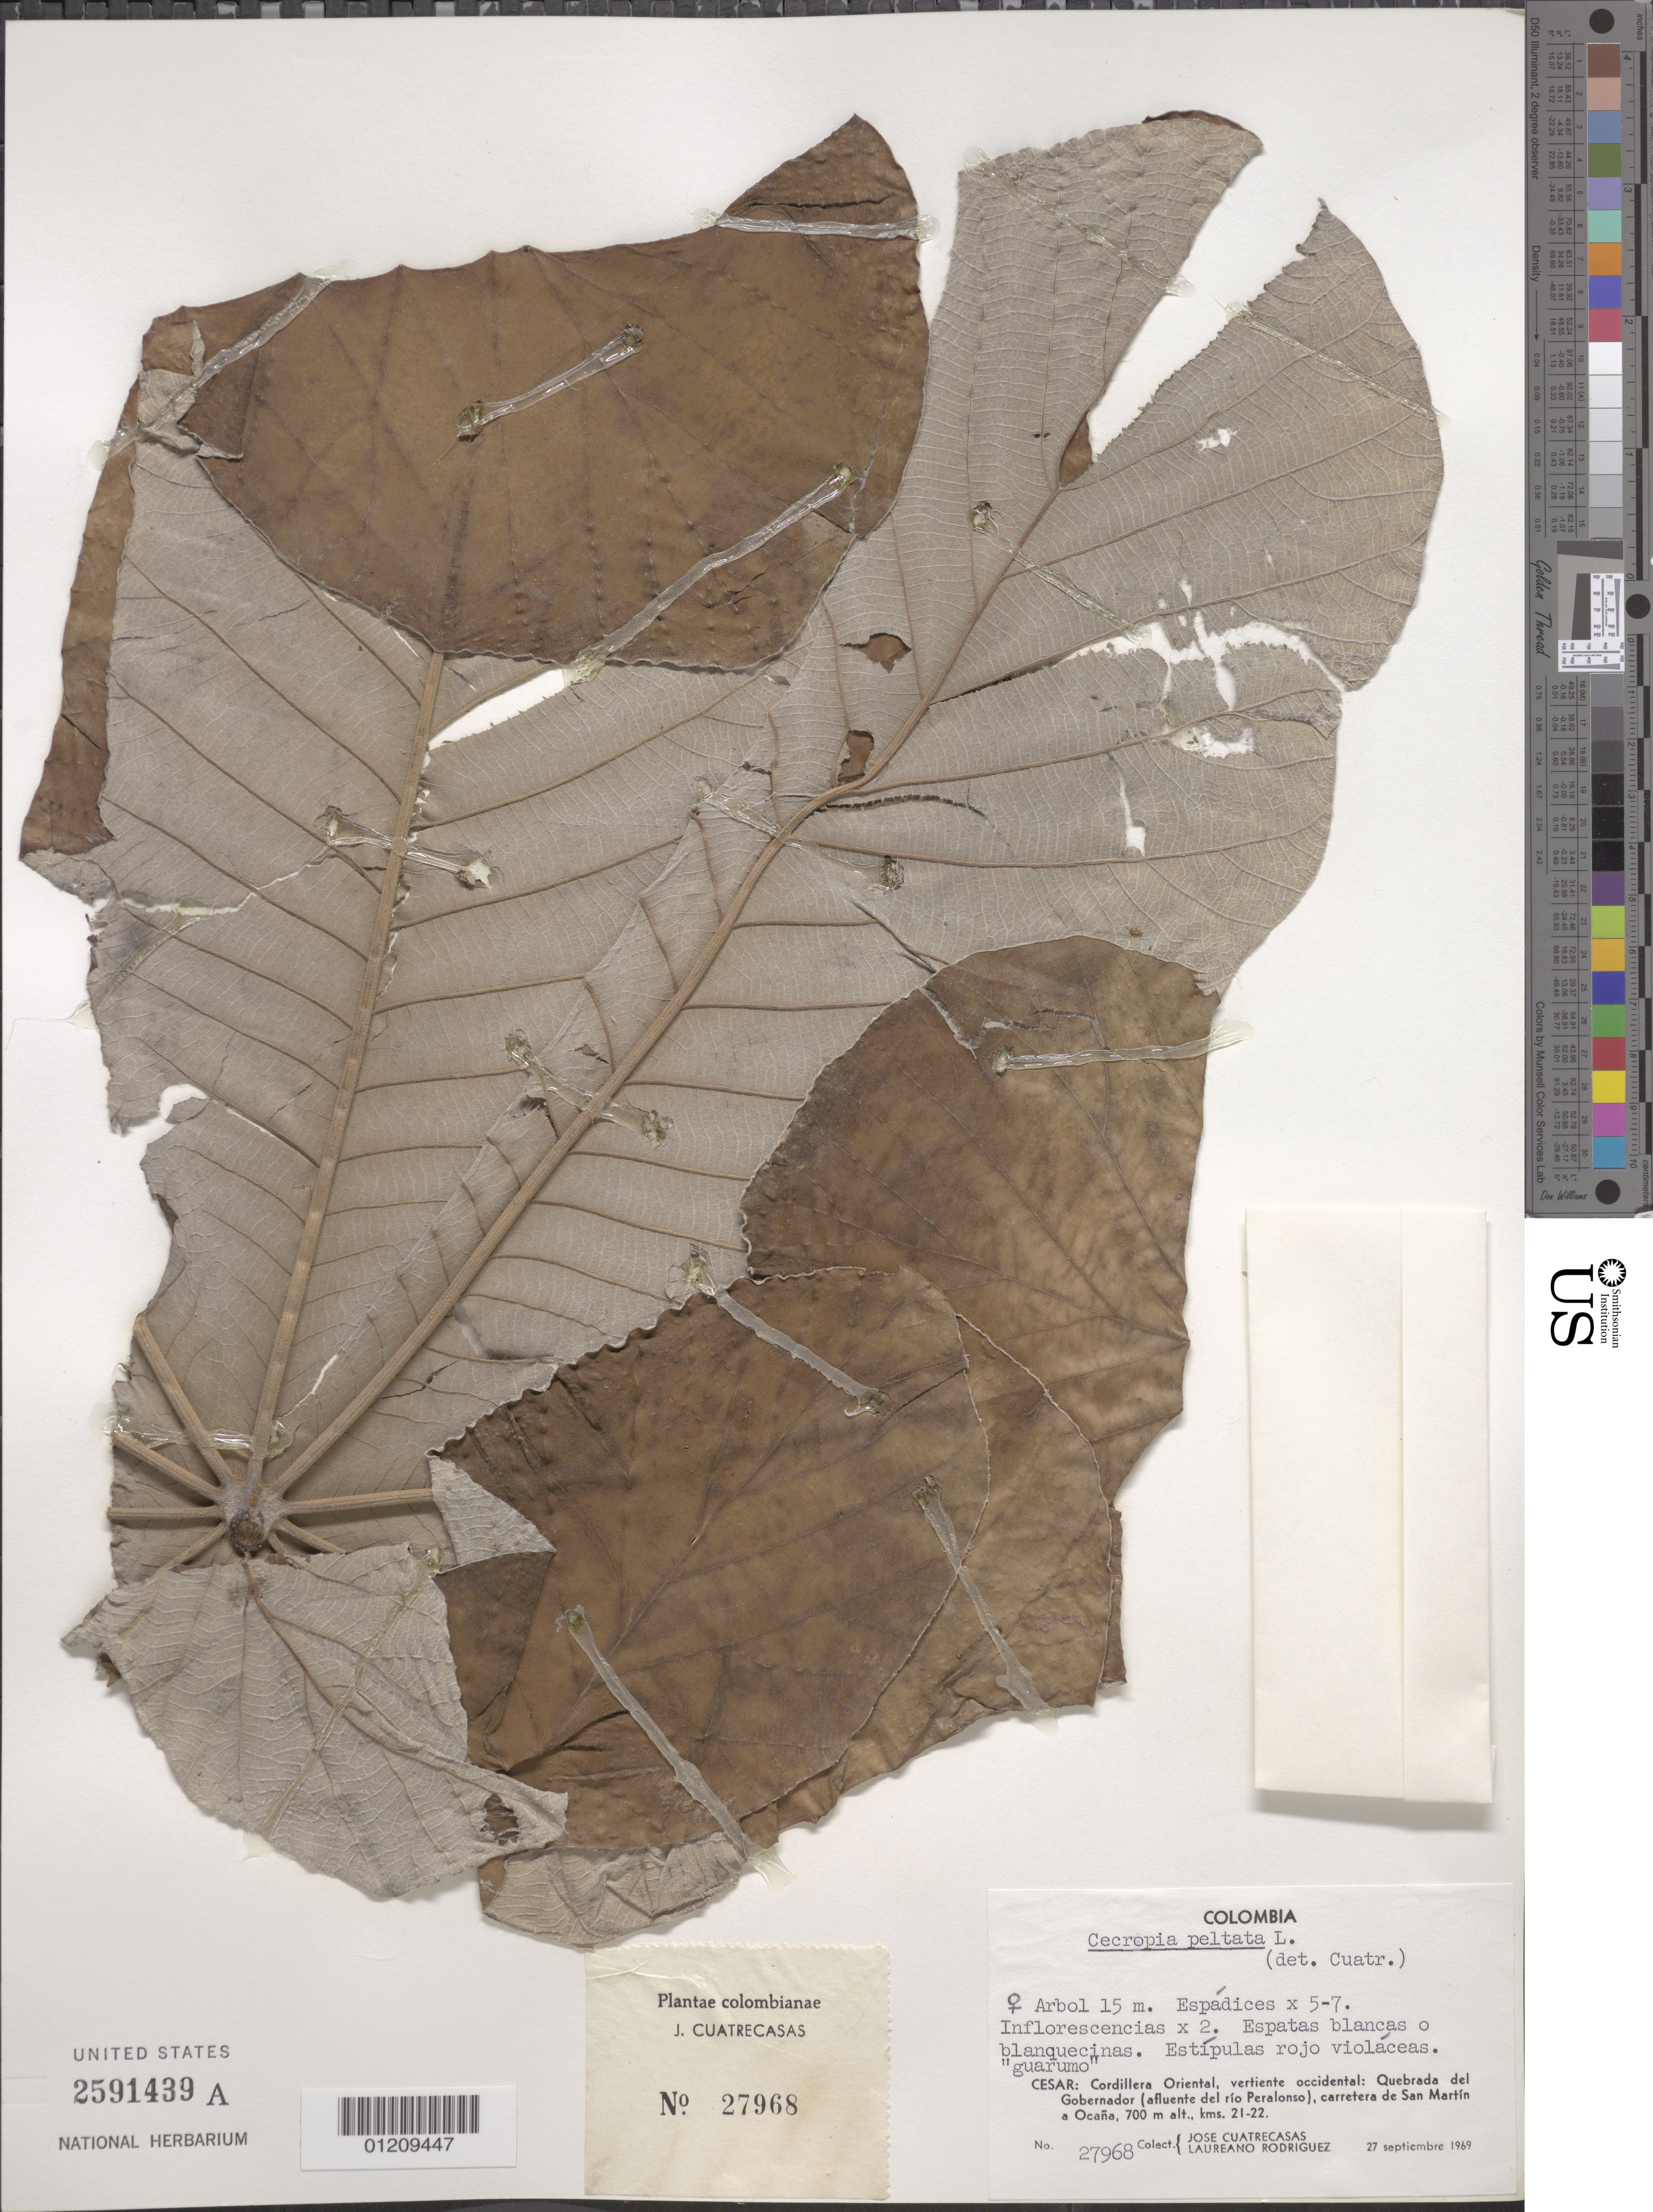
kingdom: Plantae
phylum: Tracheophyta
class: Magnoliopsida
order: Rosales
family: Urticaceae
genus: Cecropia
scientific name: Cecropia peltata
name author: L.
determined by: Cuatrecasas, J.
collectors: J. Cuatrecasas & L. Rodriguez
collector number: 27968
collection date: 1969-09-27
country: Colombia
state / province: César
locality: Cordillera Oriental, vertiente occidental: Quebrada del Gobernador (affluente del rio Peralonso), carretera de San Martin a Ocaña, kms 21-22.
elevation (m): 700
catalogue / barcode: US 2591439A